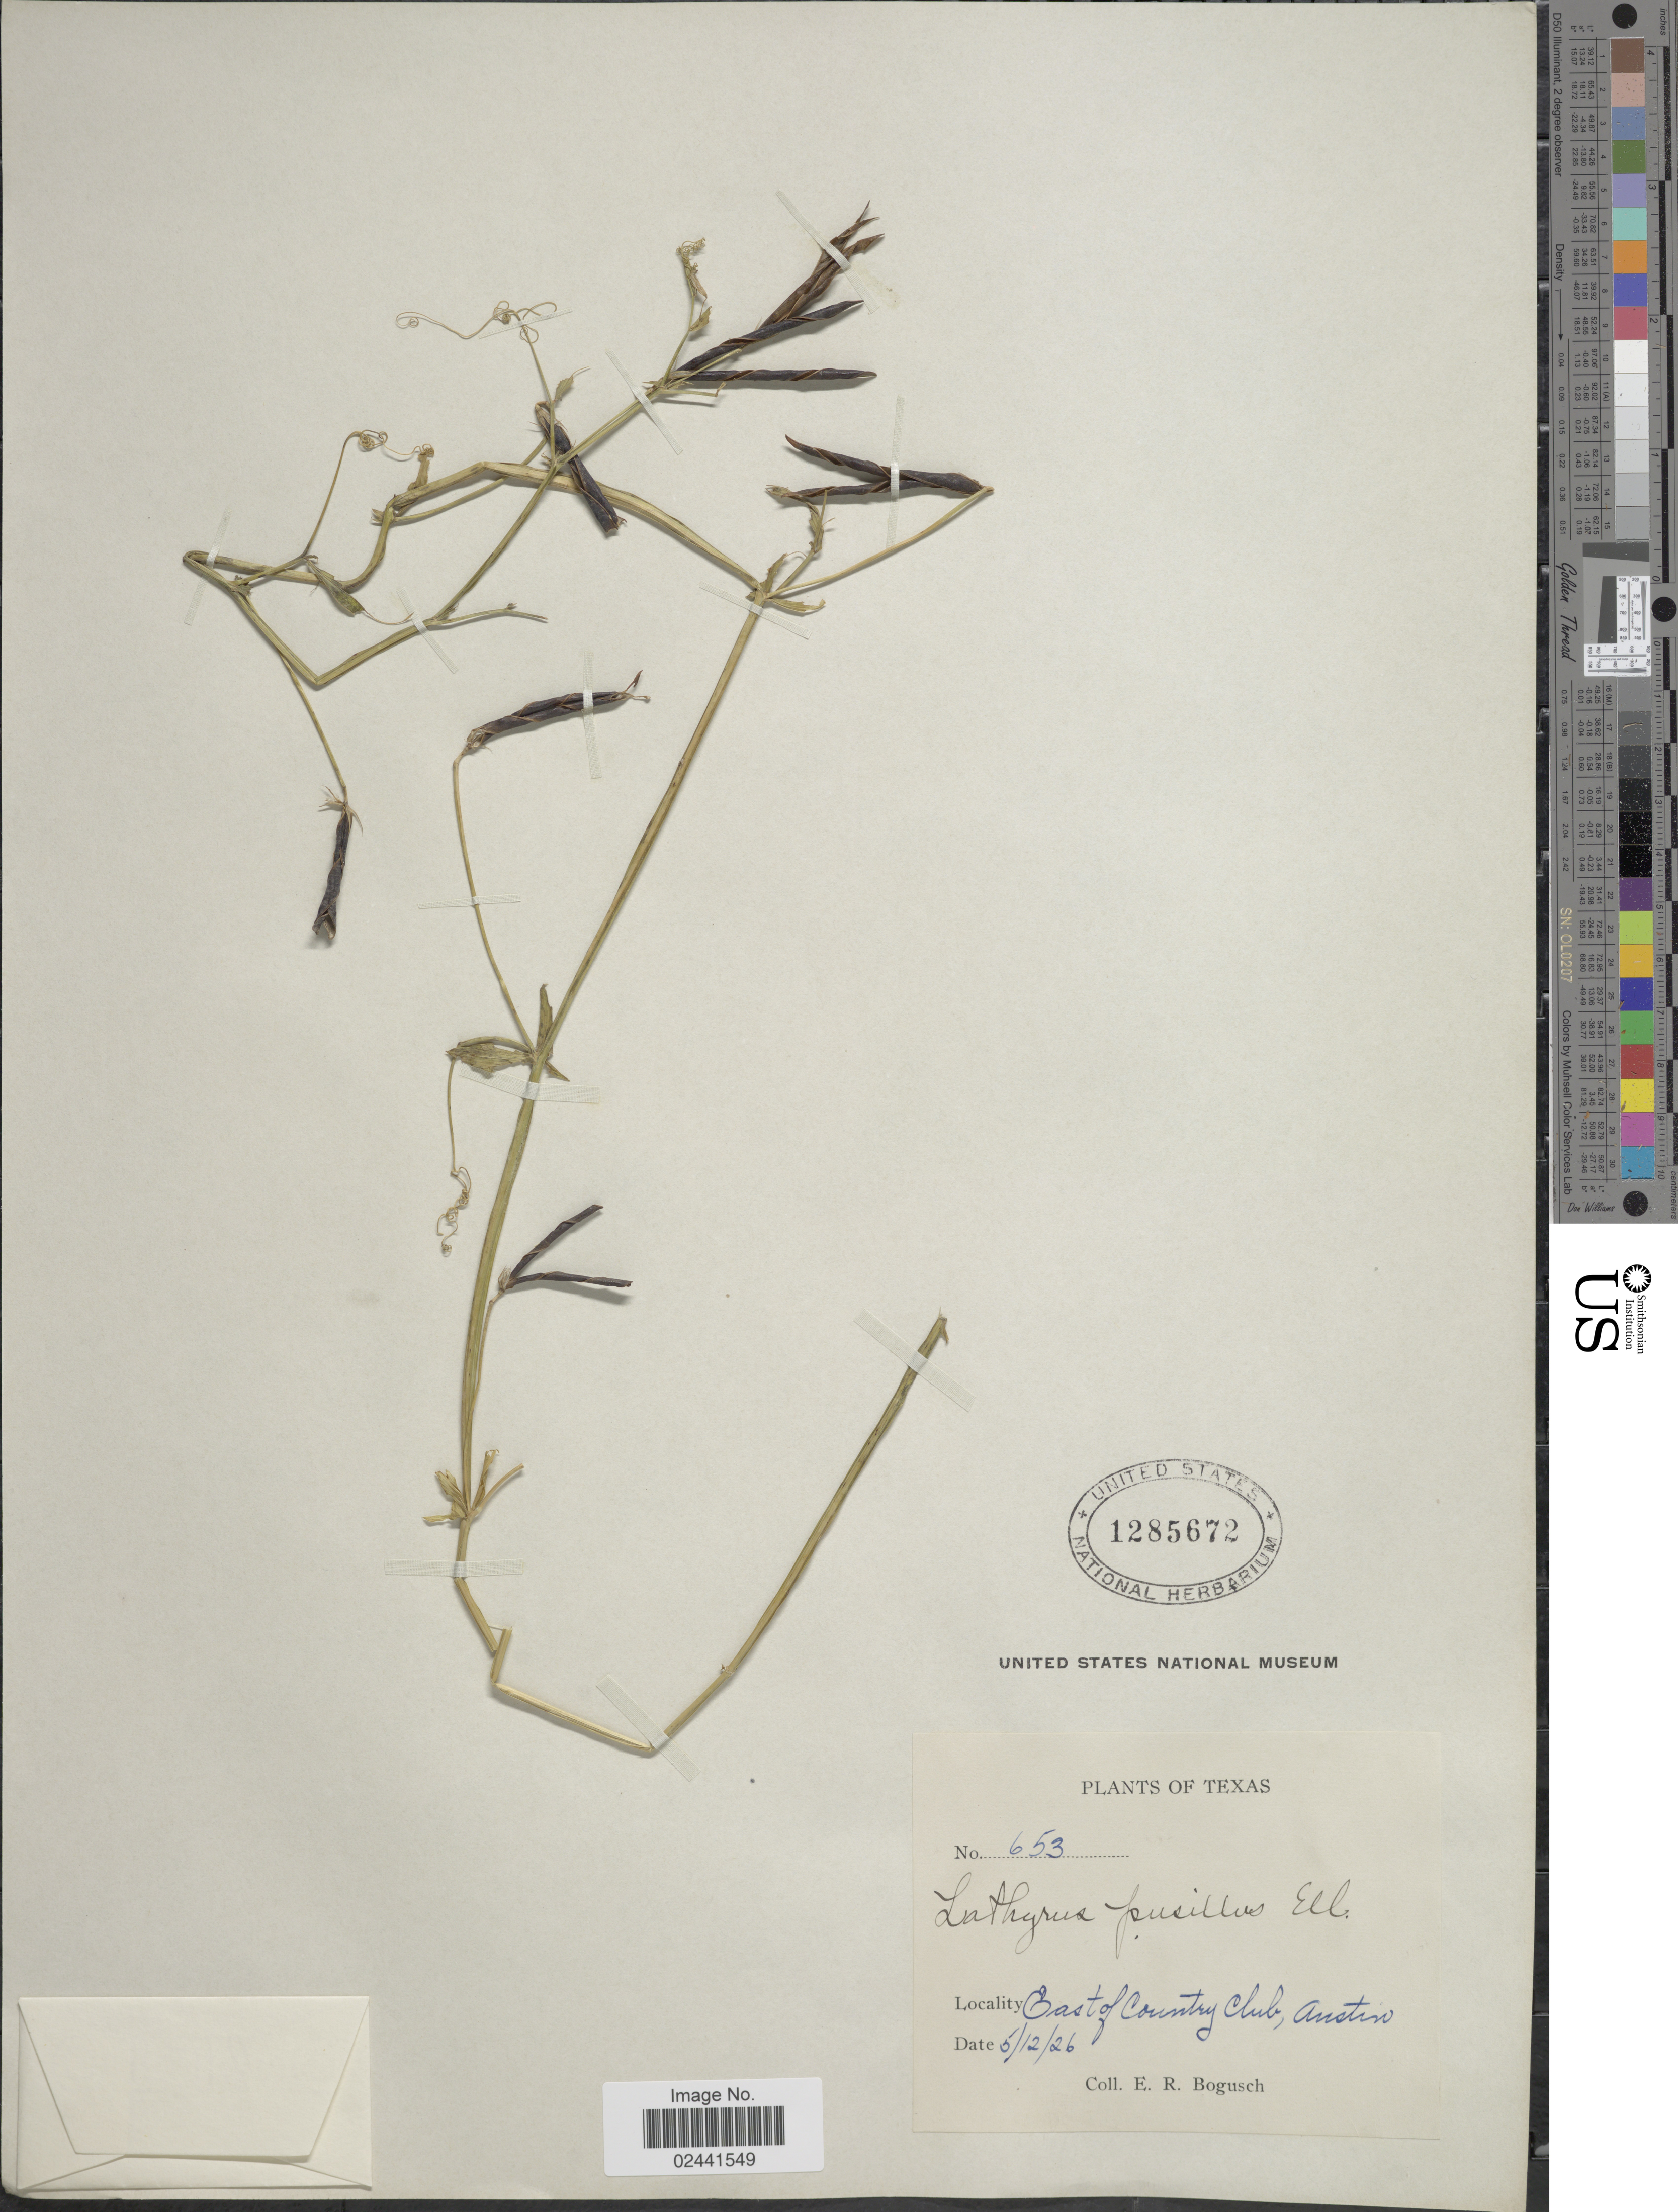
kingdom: Plantae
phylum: Tracheophyta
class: Magnoliopsida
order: Fabales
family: Fabaceae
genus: Lathyrus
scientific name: Lathyrus pusillus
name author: Elliott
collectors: E. Bogusch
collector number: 653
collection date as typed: Transcribed d/m/y: 12/5/26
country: United States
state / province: Texas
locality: East of Country Club, Austin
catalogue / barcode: US 1285672